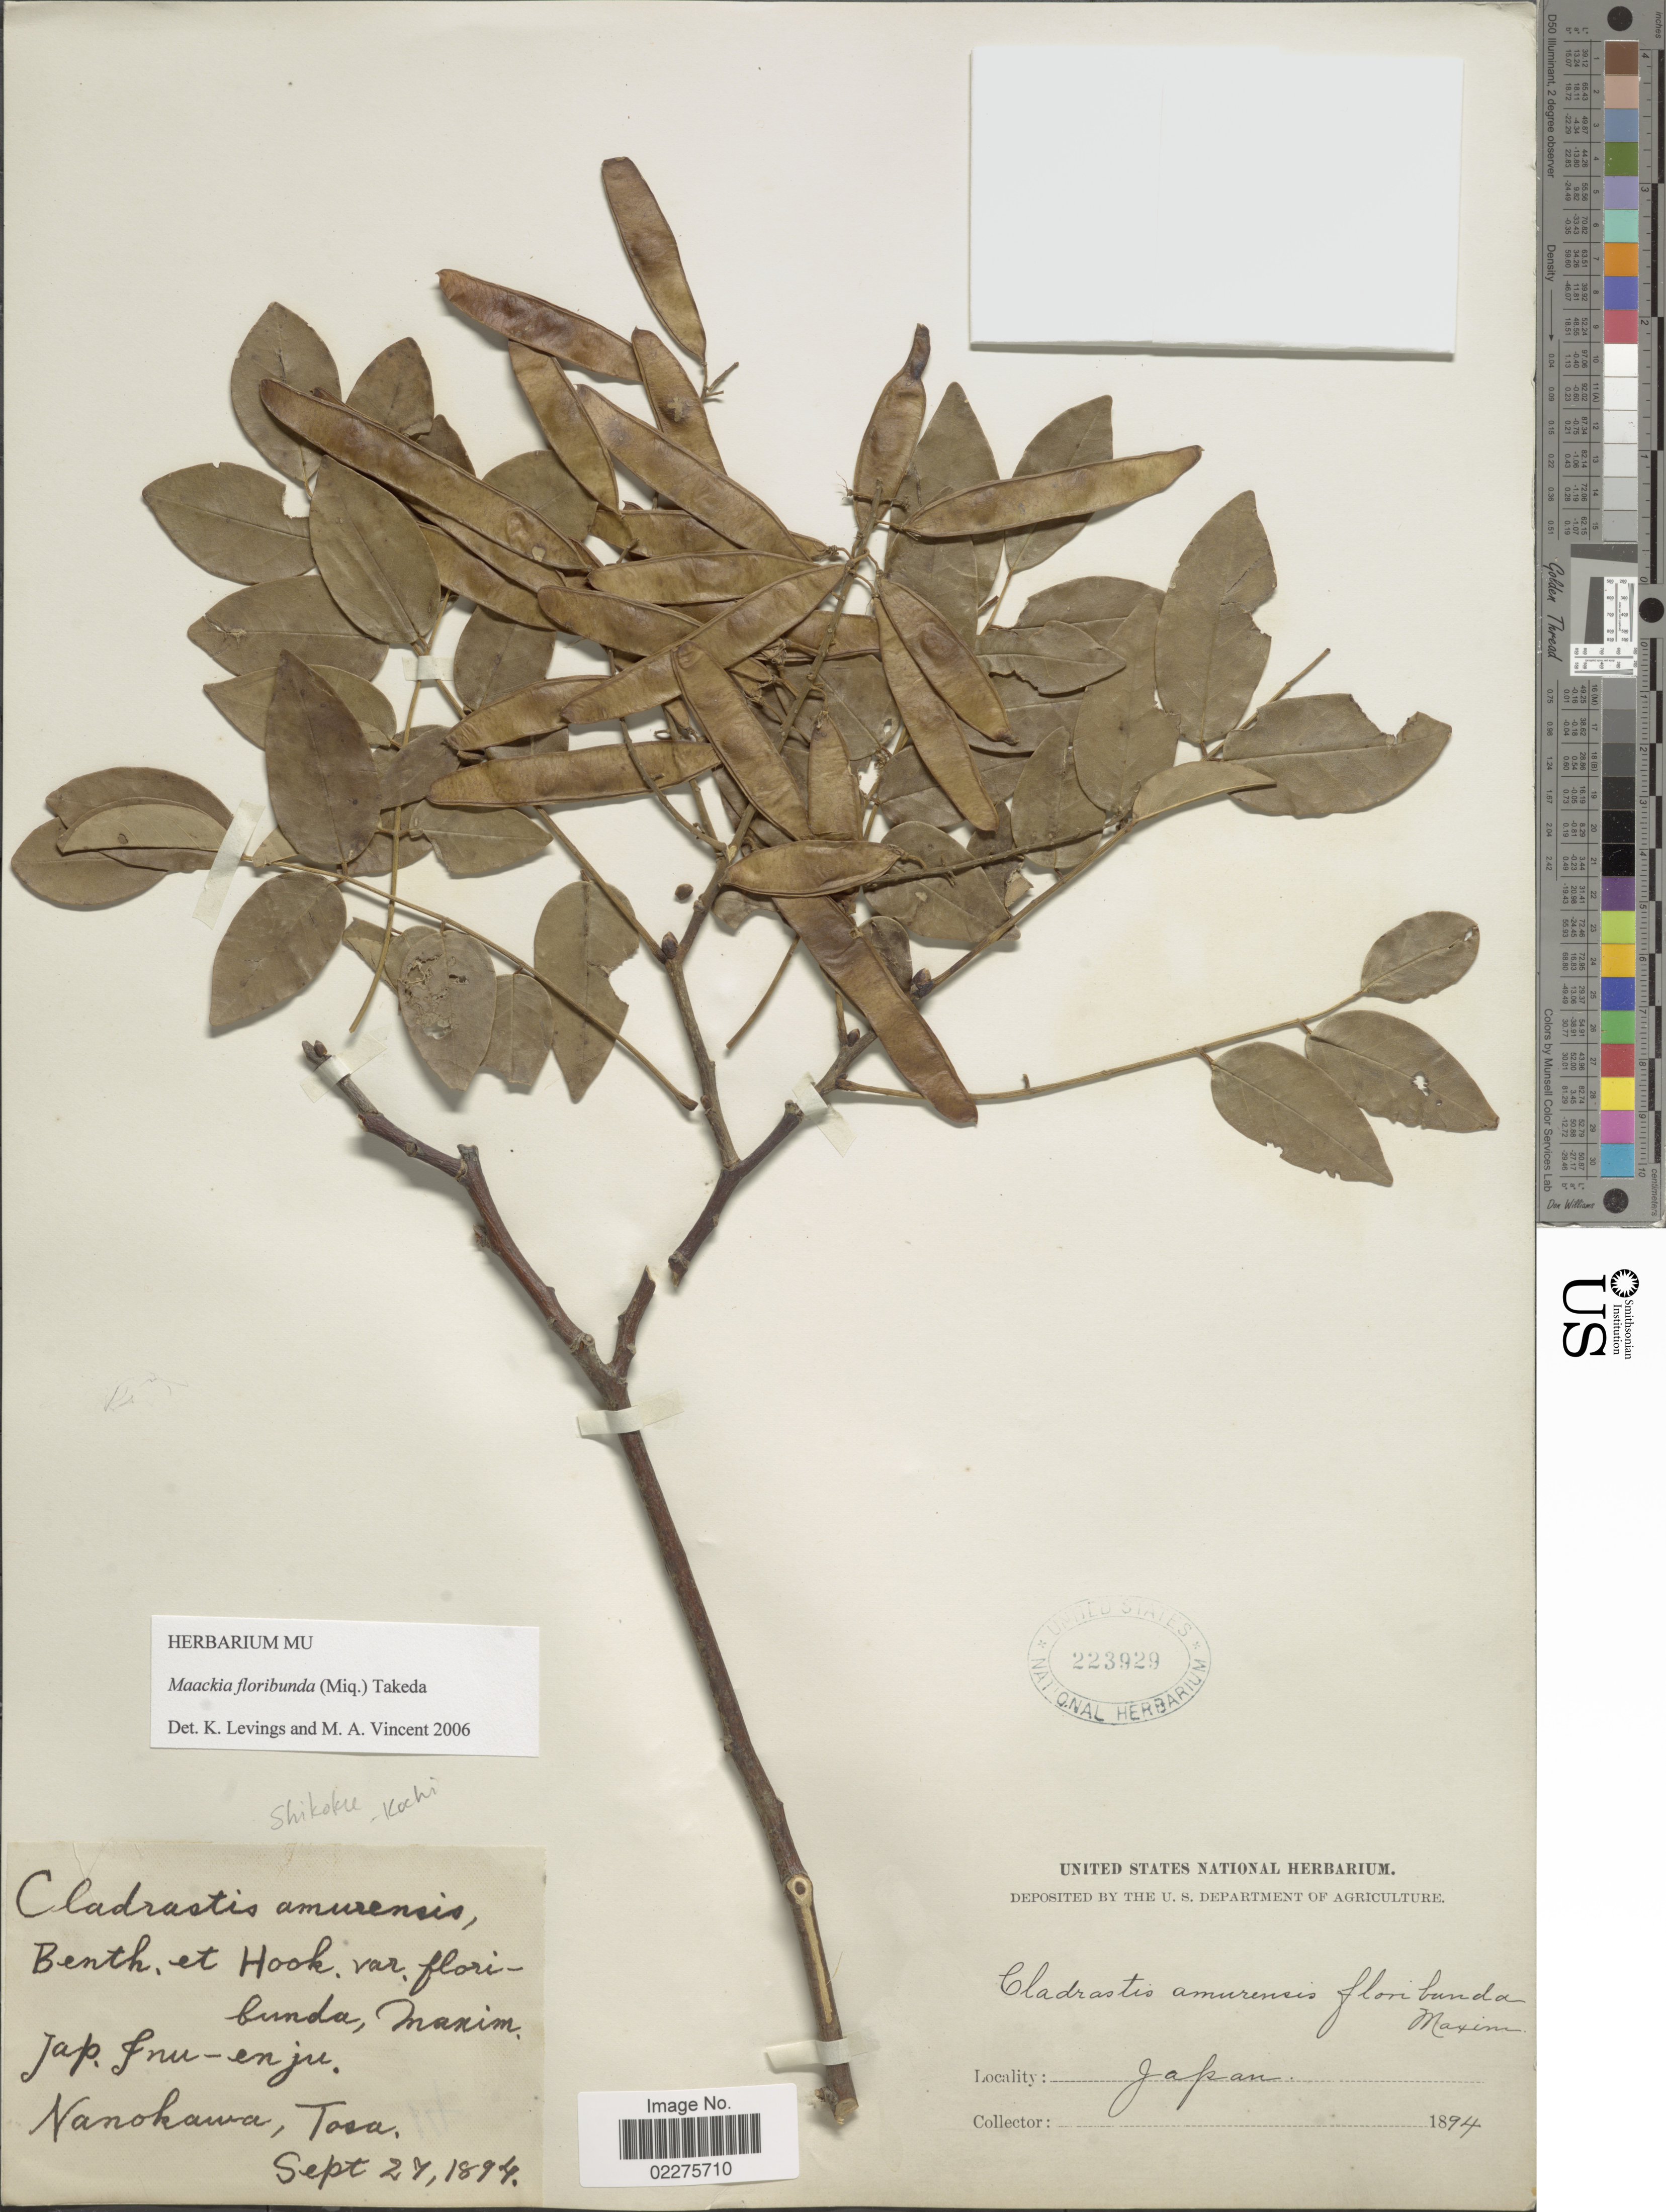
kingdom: Plantae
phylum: Tracheophyta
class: Magnoliopsida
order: Fabales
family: Fabaceae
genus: Maackia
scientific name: Maackia floribunda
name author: (Miq.) Takeda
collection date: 1894-09-27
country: Japan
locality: Shikoku, Kahi. Nanokawa, Tosa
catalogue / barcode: US 223929